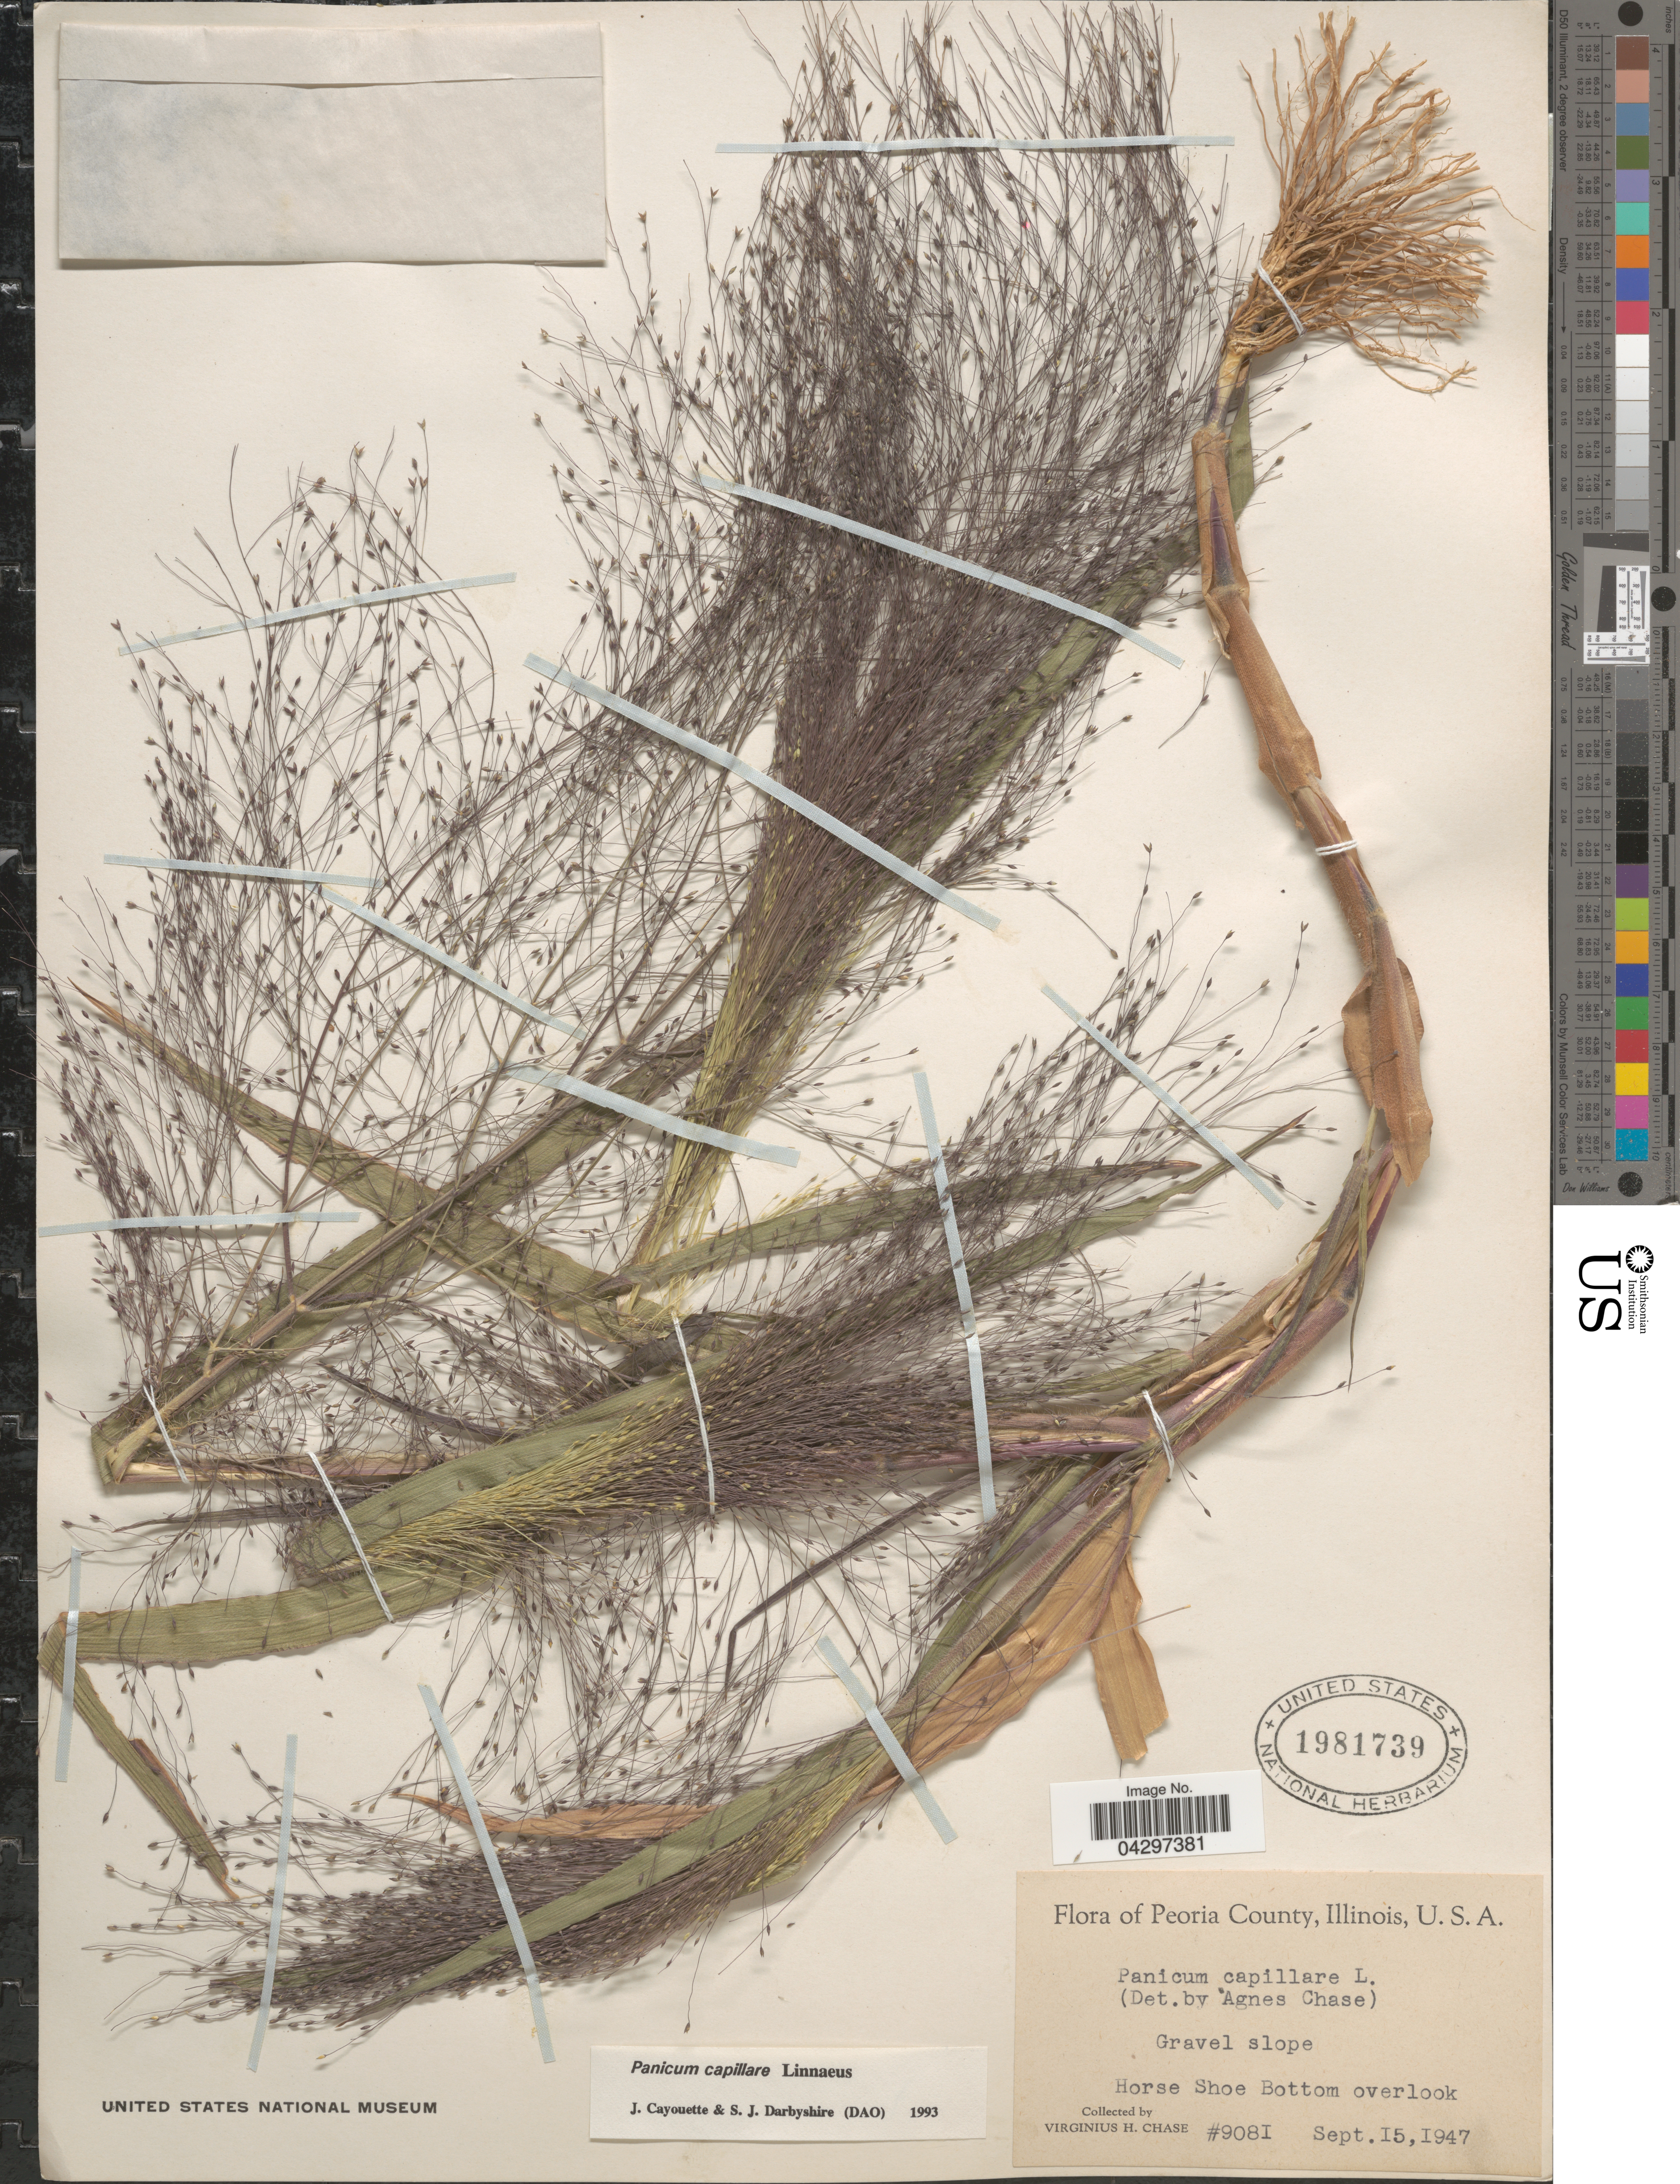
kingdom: Plantae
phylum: Tracheophyta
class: Liliopsida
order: Poales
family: Poaceae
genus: Panicum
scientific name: Panicum capillare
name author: L.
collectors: V. H. Chase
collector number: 9081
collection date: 1947-09-15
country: United States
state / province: Illinois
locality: Peoria County. Gravel slope. Horse Shoe Bottom overlook.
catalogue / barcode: US 1981739